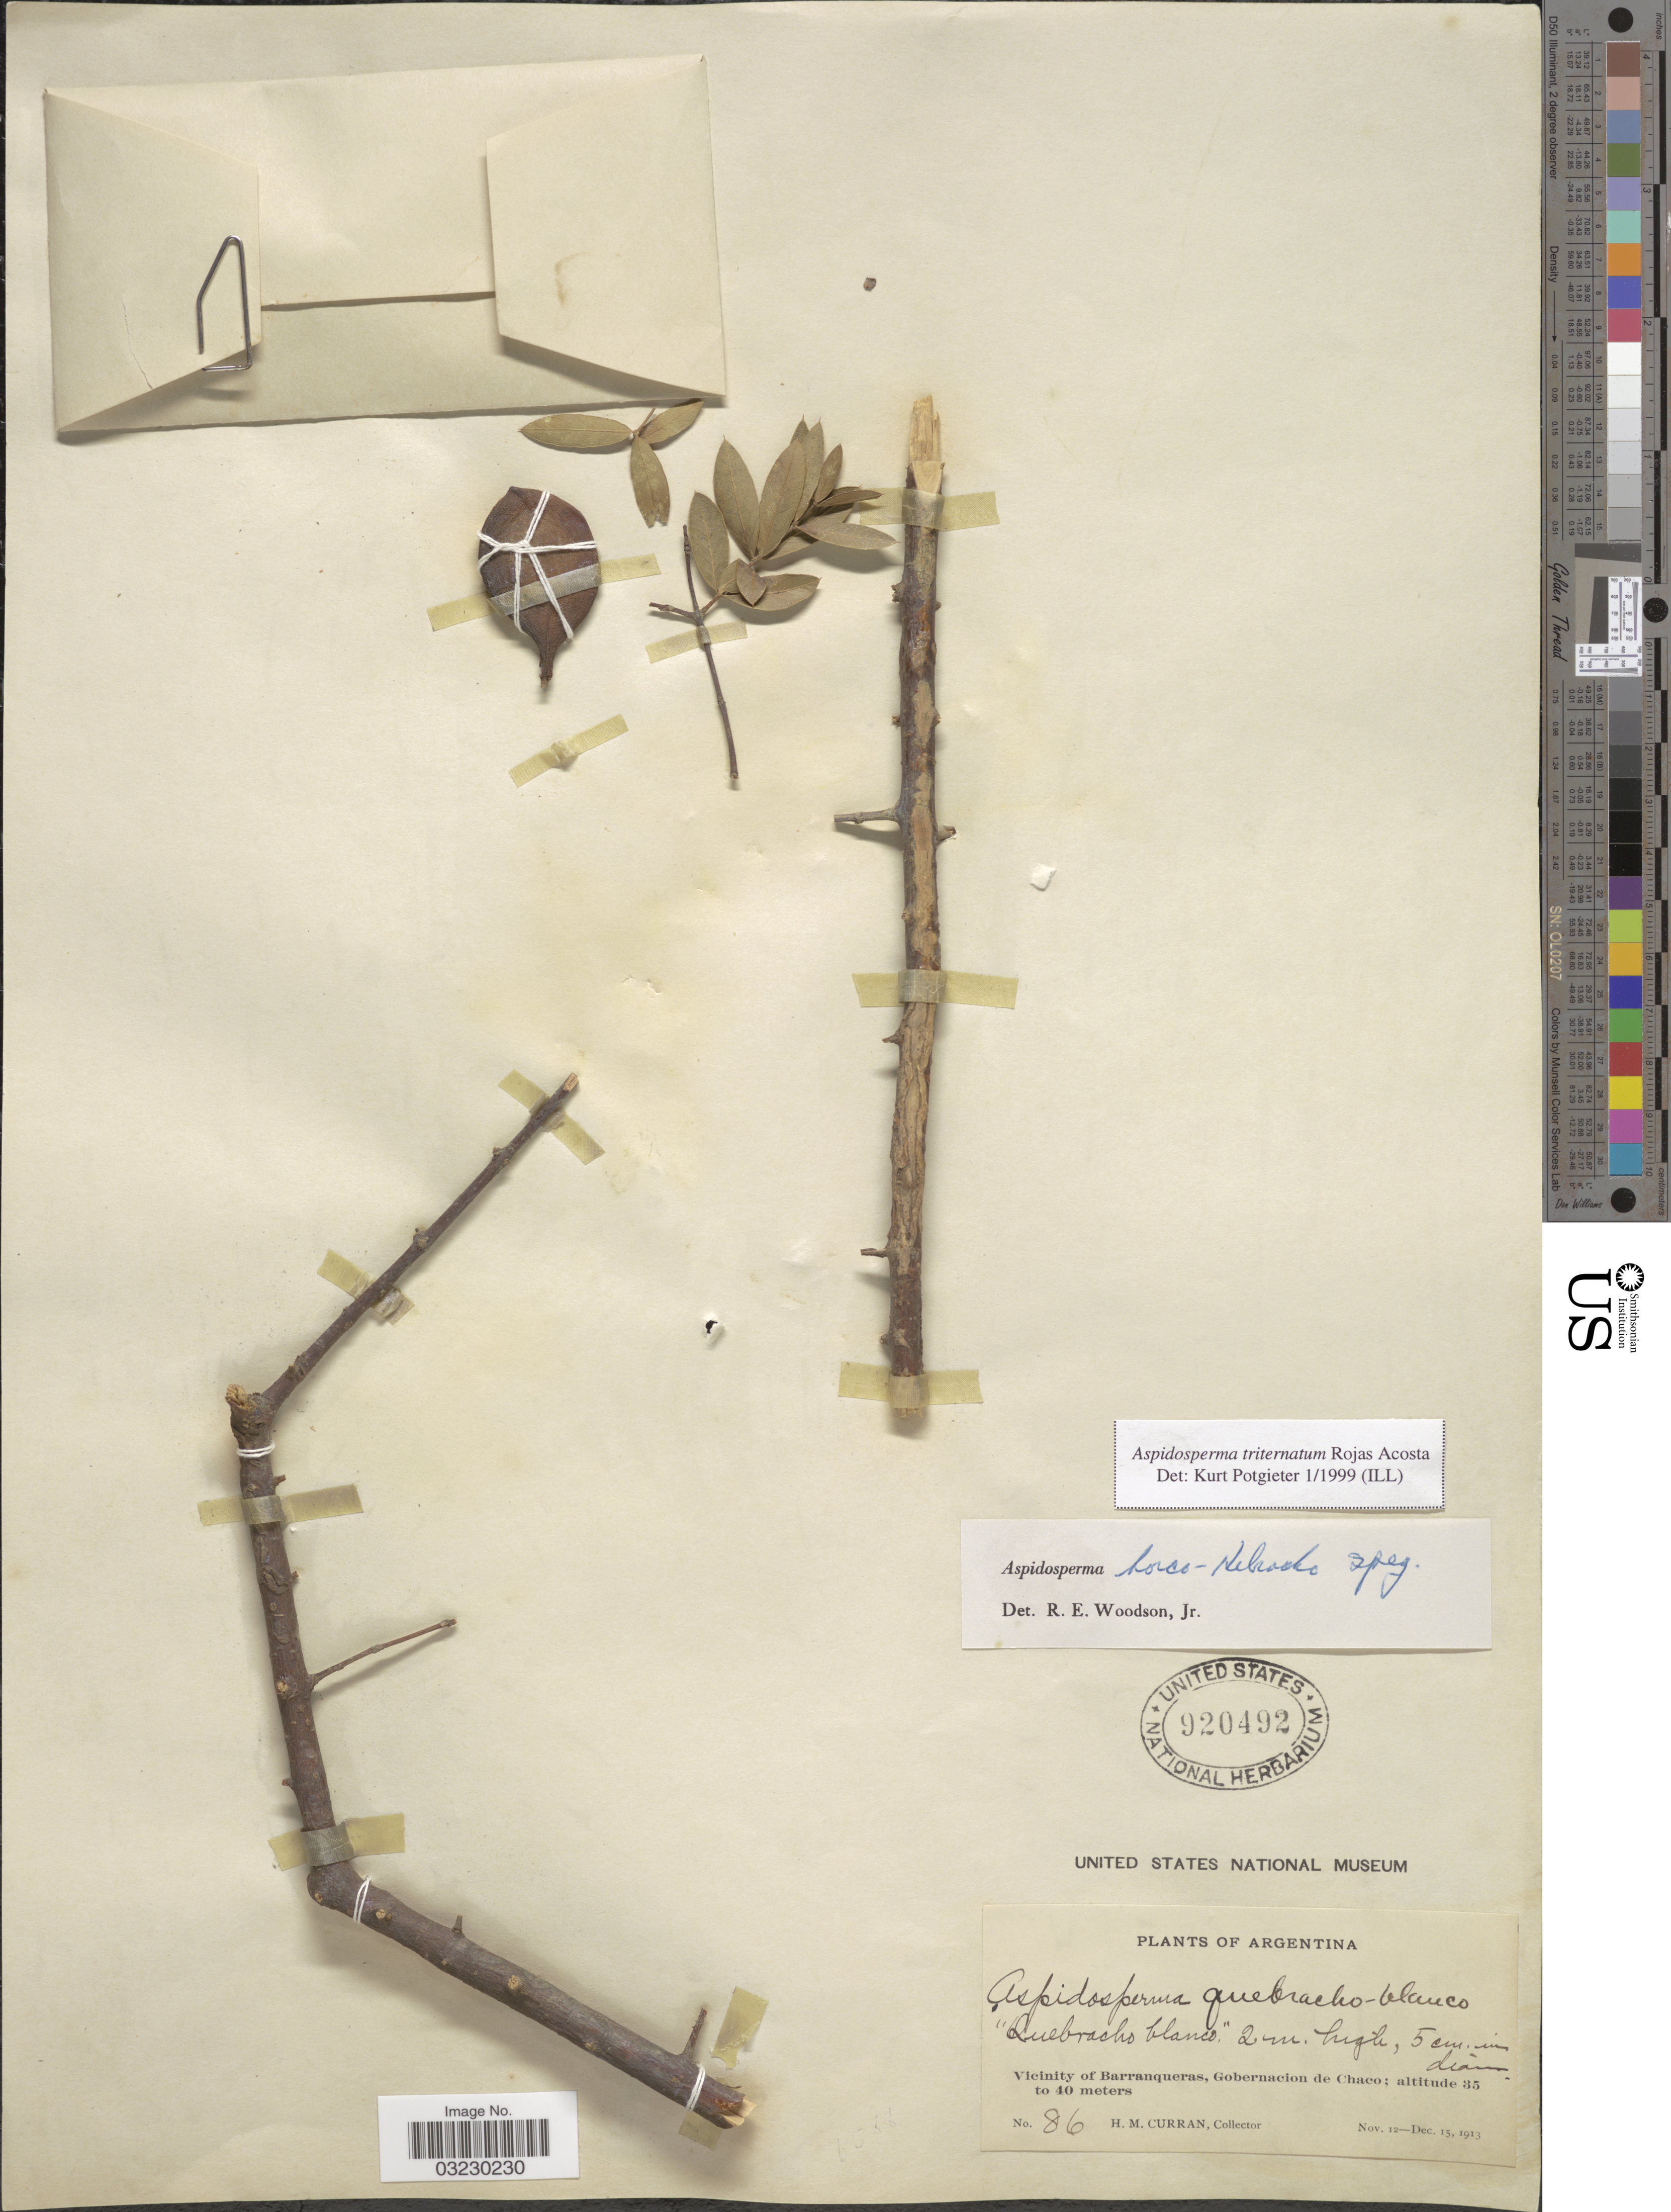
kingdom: Plantae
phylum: Tracheophyta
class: Magnoliopsida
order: Gentianales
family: Apocynaceae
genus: Aspidosperma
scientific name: Aspidosperma triternatum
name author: Rojas Acosta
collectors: H. M. Curran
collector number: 86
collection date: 1913-11-12/1913-12-15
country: Argentina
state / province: Chaco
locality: Vicinity of Barranqueras, Gobernacion de Chaco.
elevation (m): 35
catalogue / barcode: US 920492